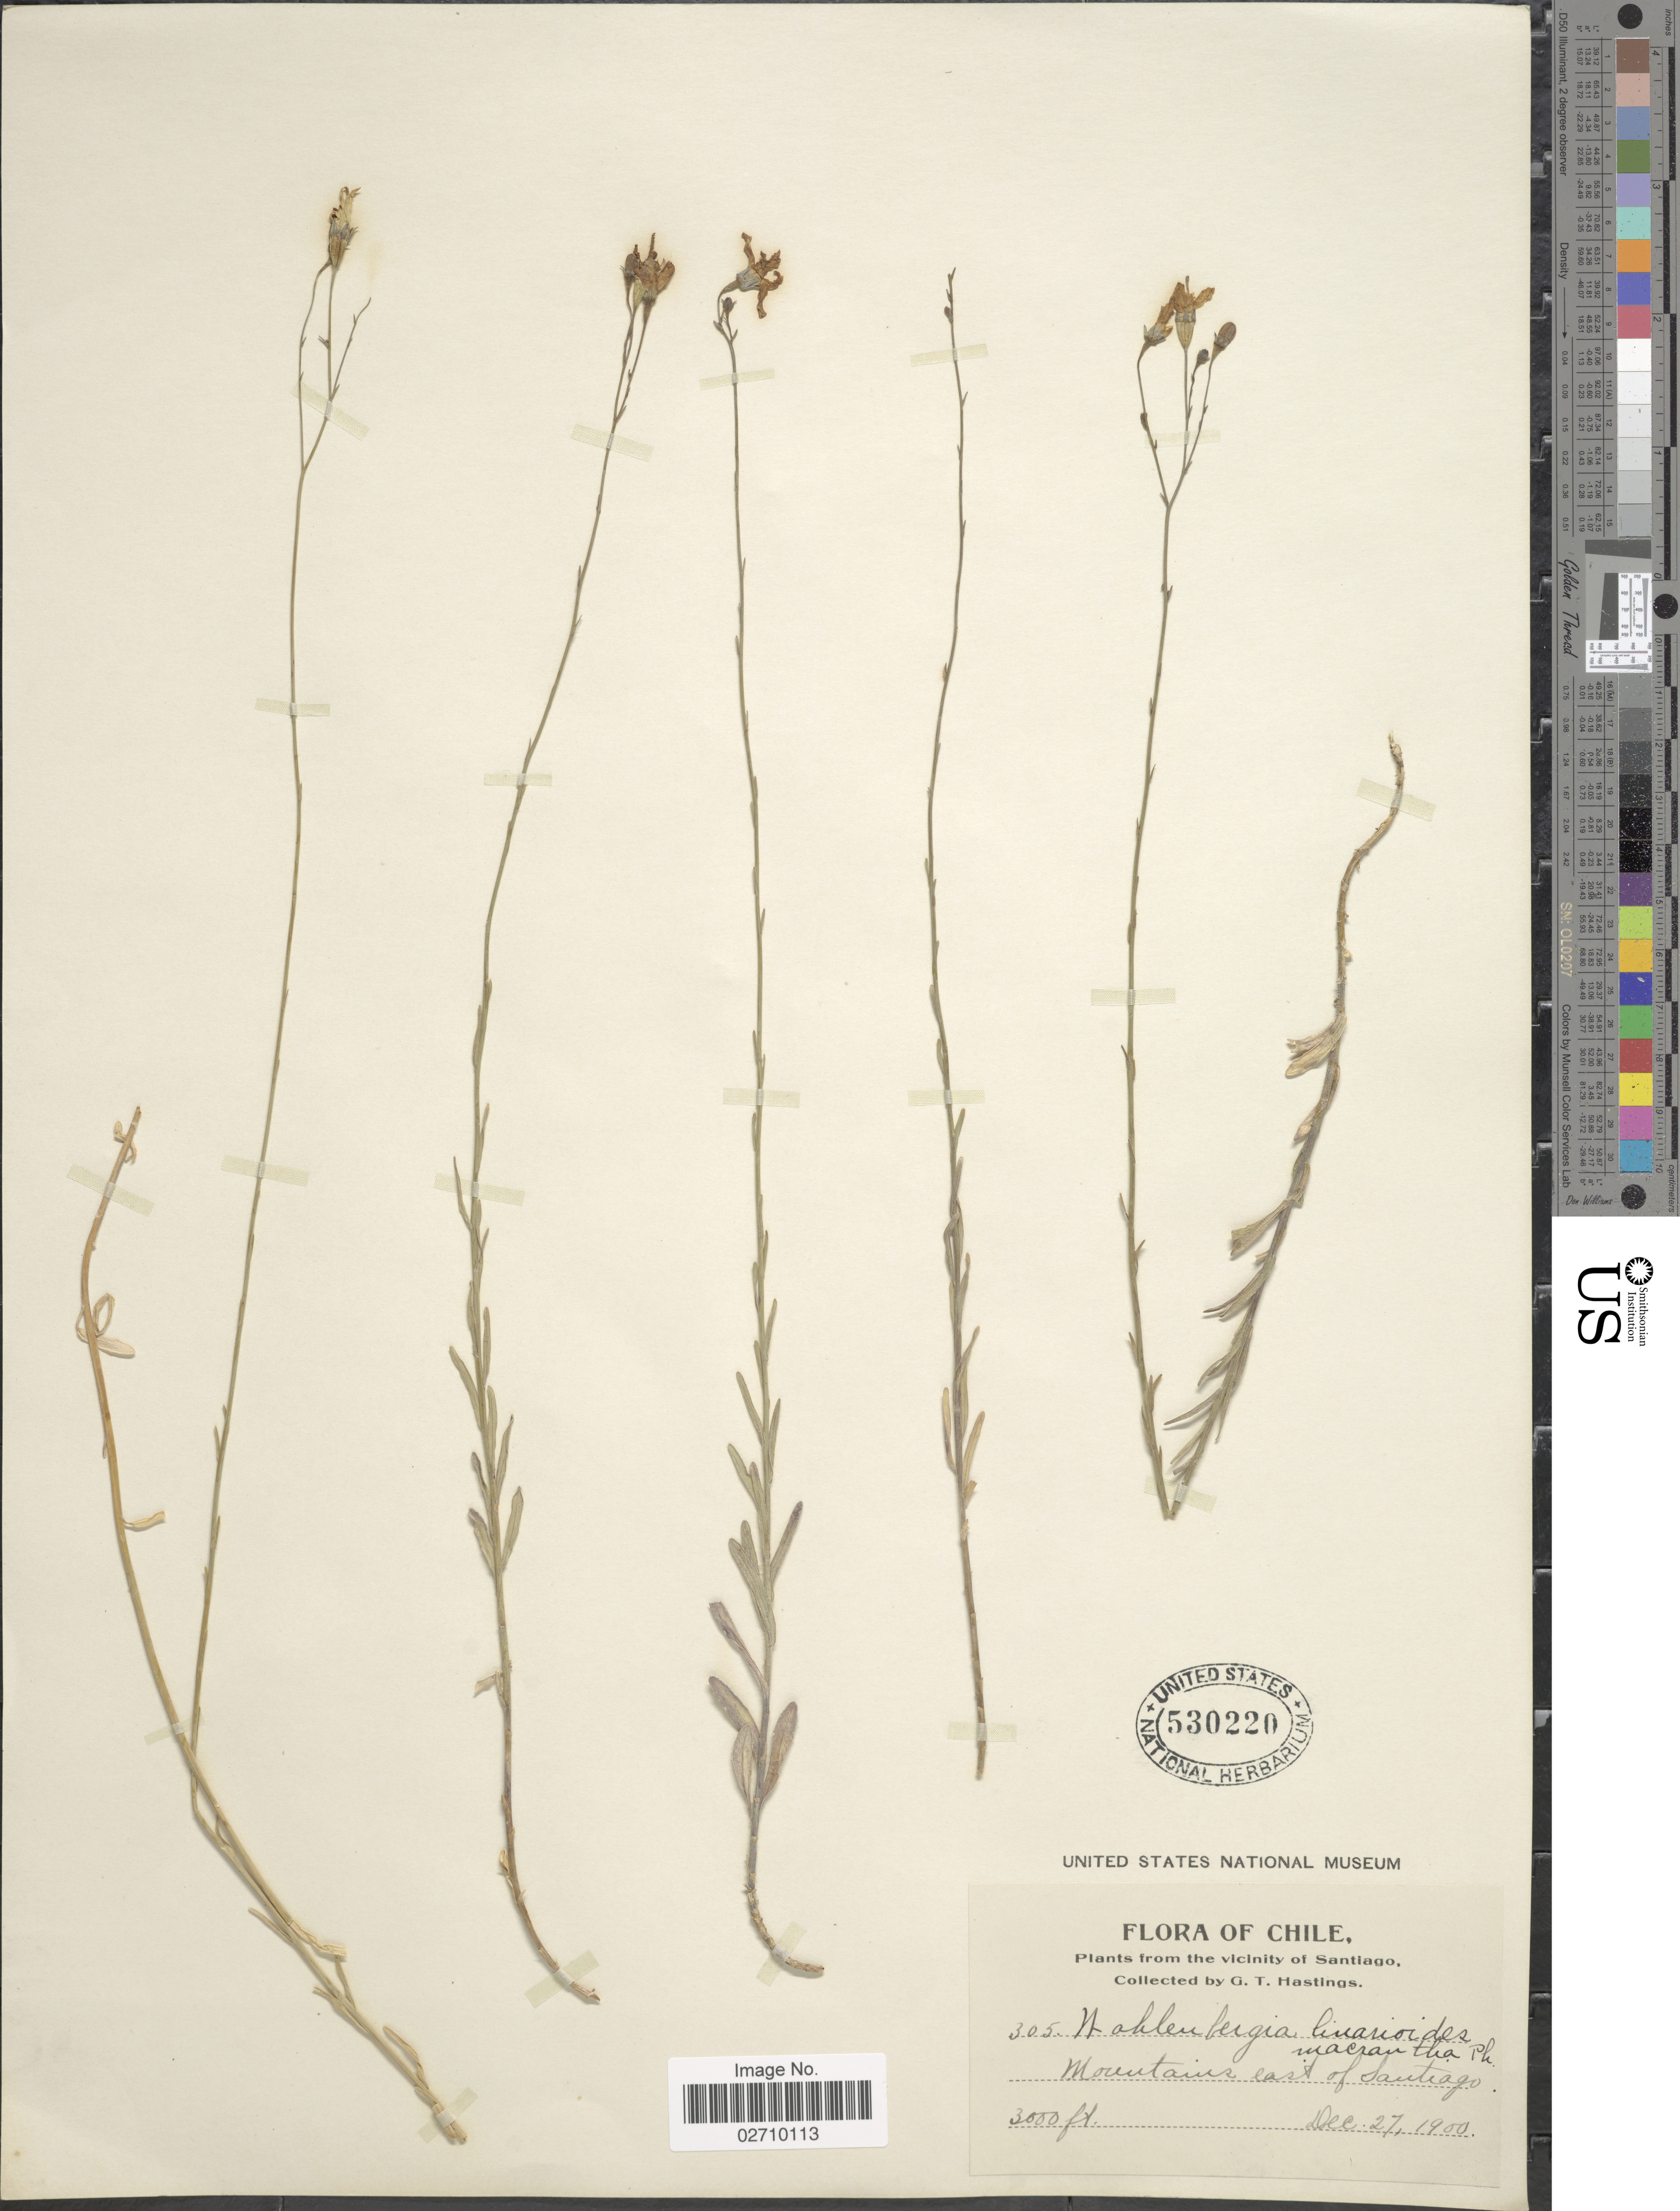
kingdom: Plantae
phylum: Tracheophyta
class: Magnoliopsida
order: Asterales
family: Campanulaceae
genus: Wahlenbergia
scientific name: Wahlenbergia linarioides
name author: (Lam.) A. DC.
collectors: G. Hastings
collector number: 305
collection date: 1900-12-27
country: Chile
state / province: Región Metropolitana (RM)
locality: Vicinity of Santiago. Mountains east of Santiago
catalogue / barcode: US 530220